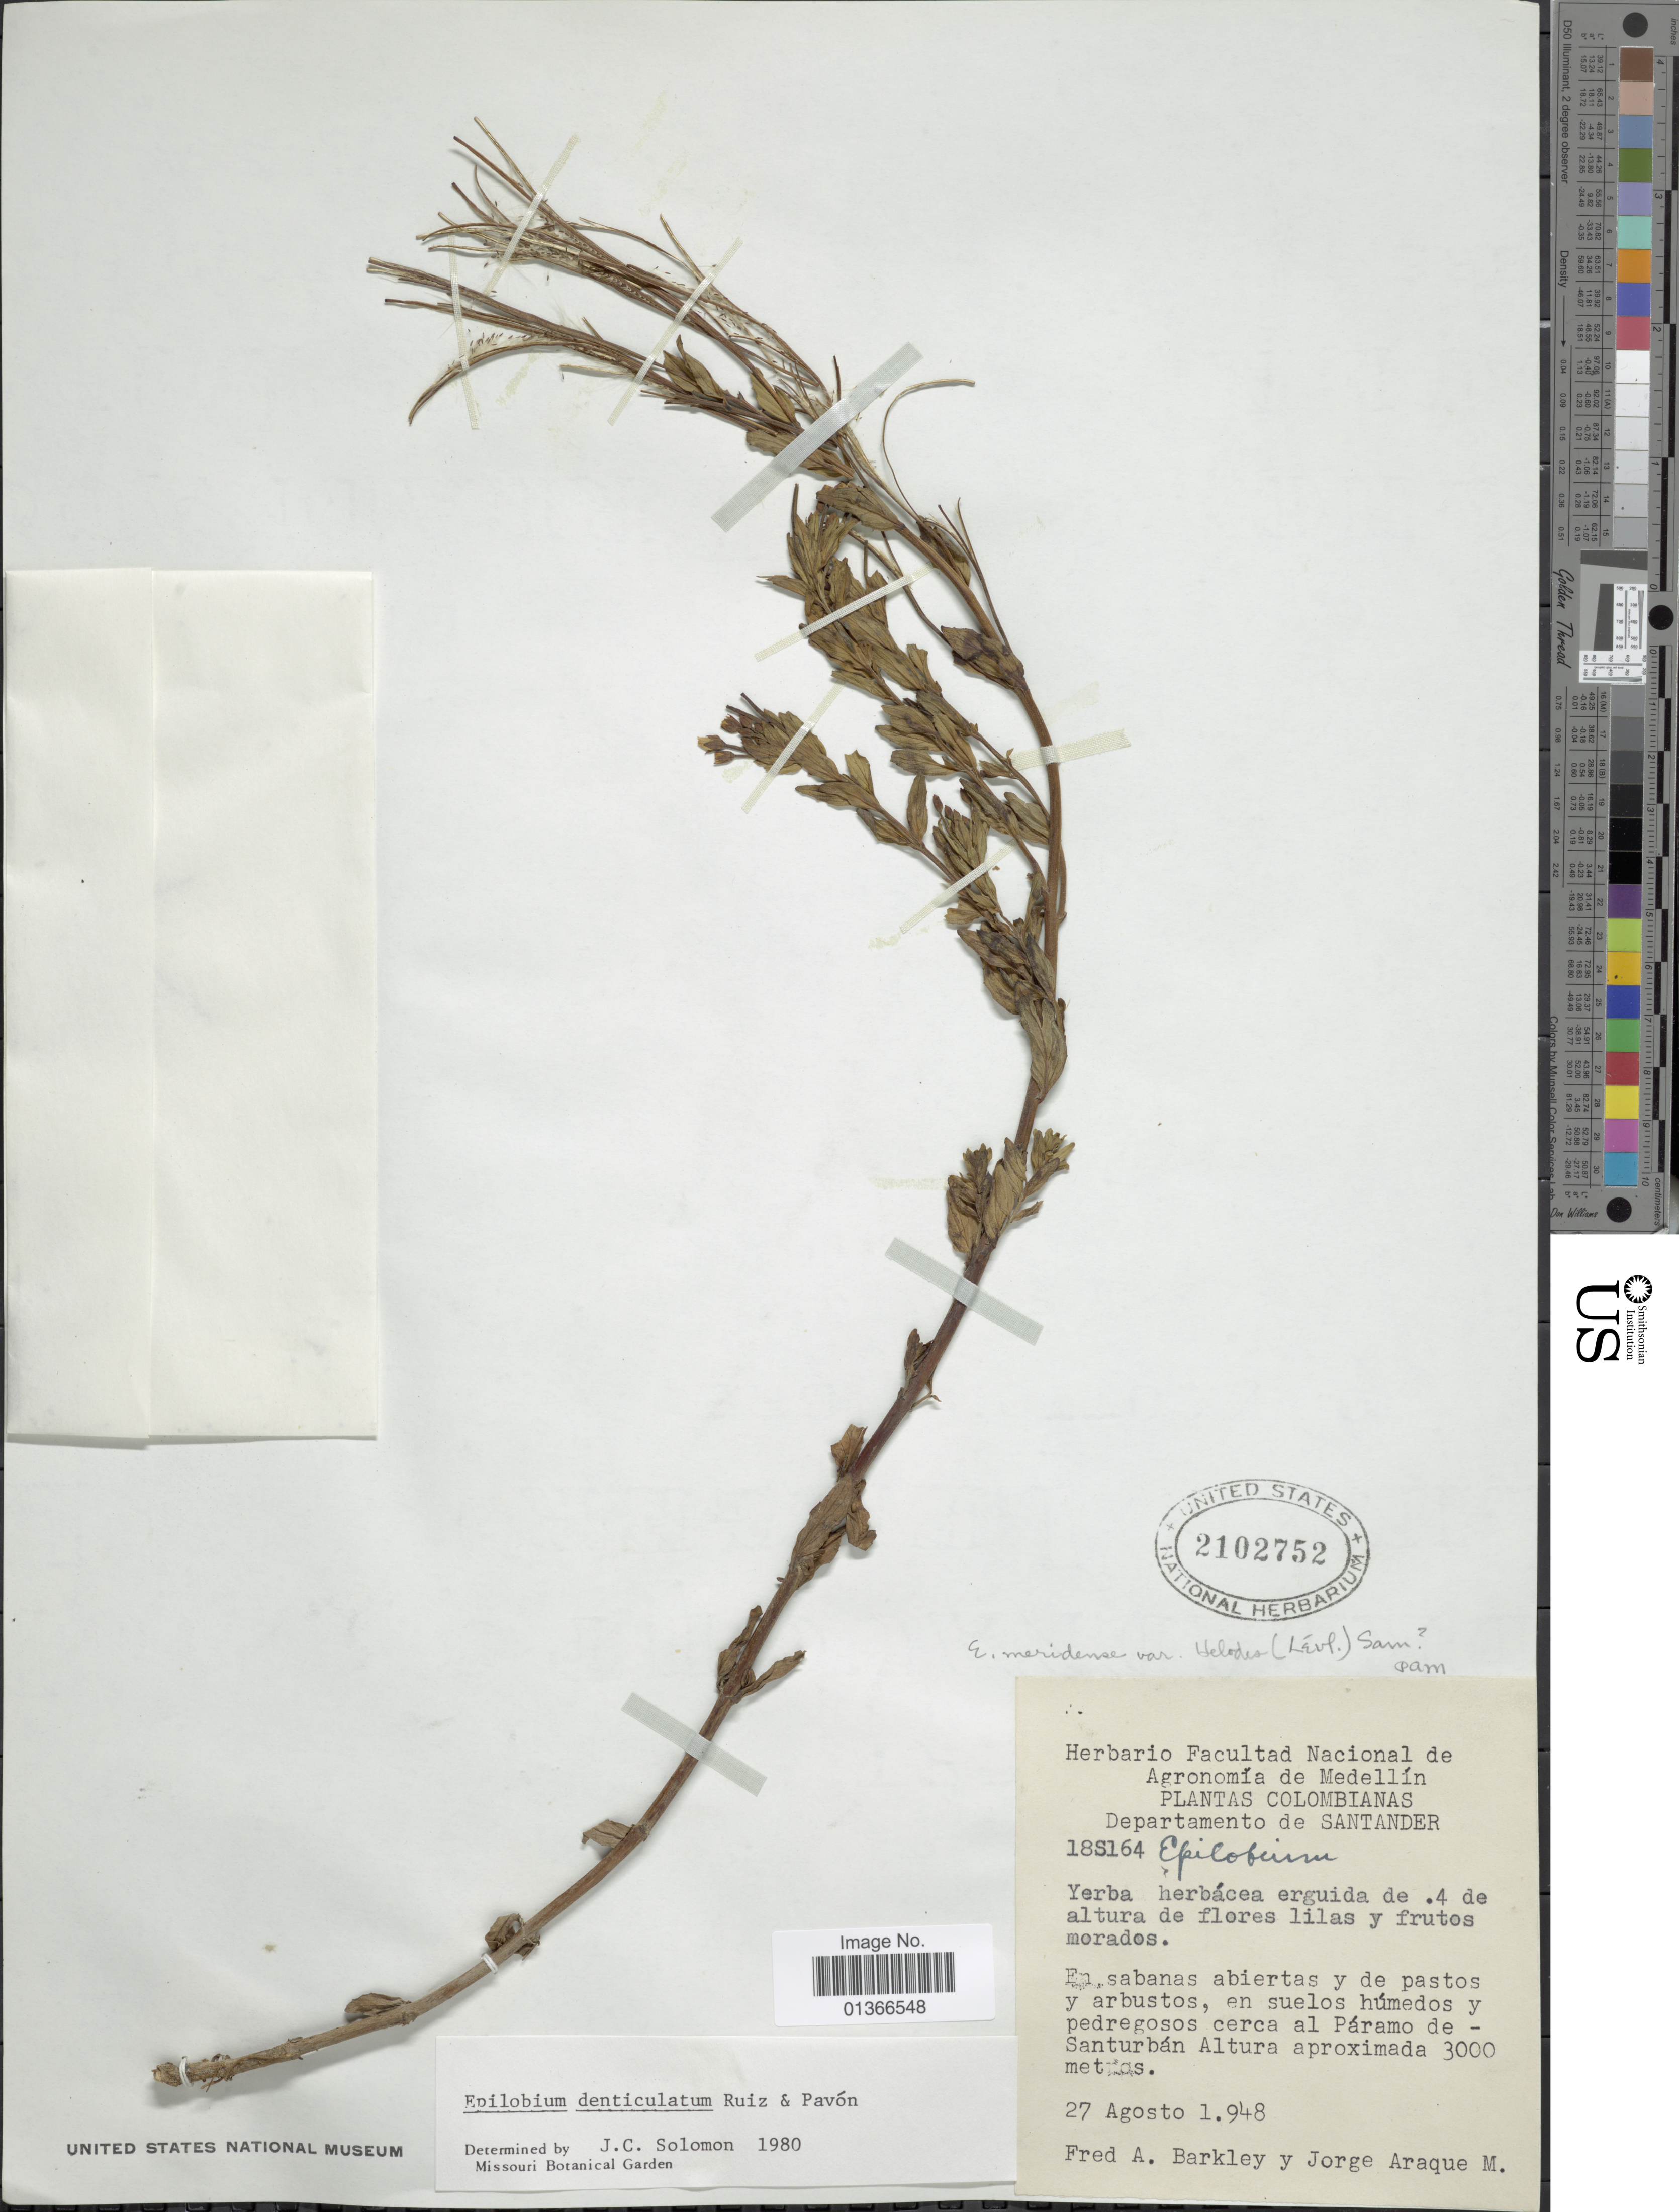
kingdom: Plantae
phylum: Tracheophyta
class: Magnoliopsida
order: Myrtales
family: Onagraceae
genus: Epilobium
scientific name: Epilobium denticulatum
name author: Ruiz & Pav.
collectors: F. A. Barkley & J. Araque Molina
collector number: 18S164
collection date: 1948-08-27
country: Colombia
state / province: Santander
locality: En sabanas abiertas y de pastos y arbustos, en suelos húmedoas y pedregosos cerca al Páramo de Santurbán Altura.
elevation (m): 3000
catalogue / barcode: US 2102752